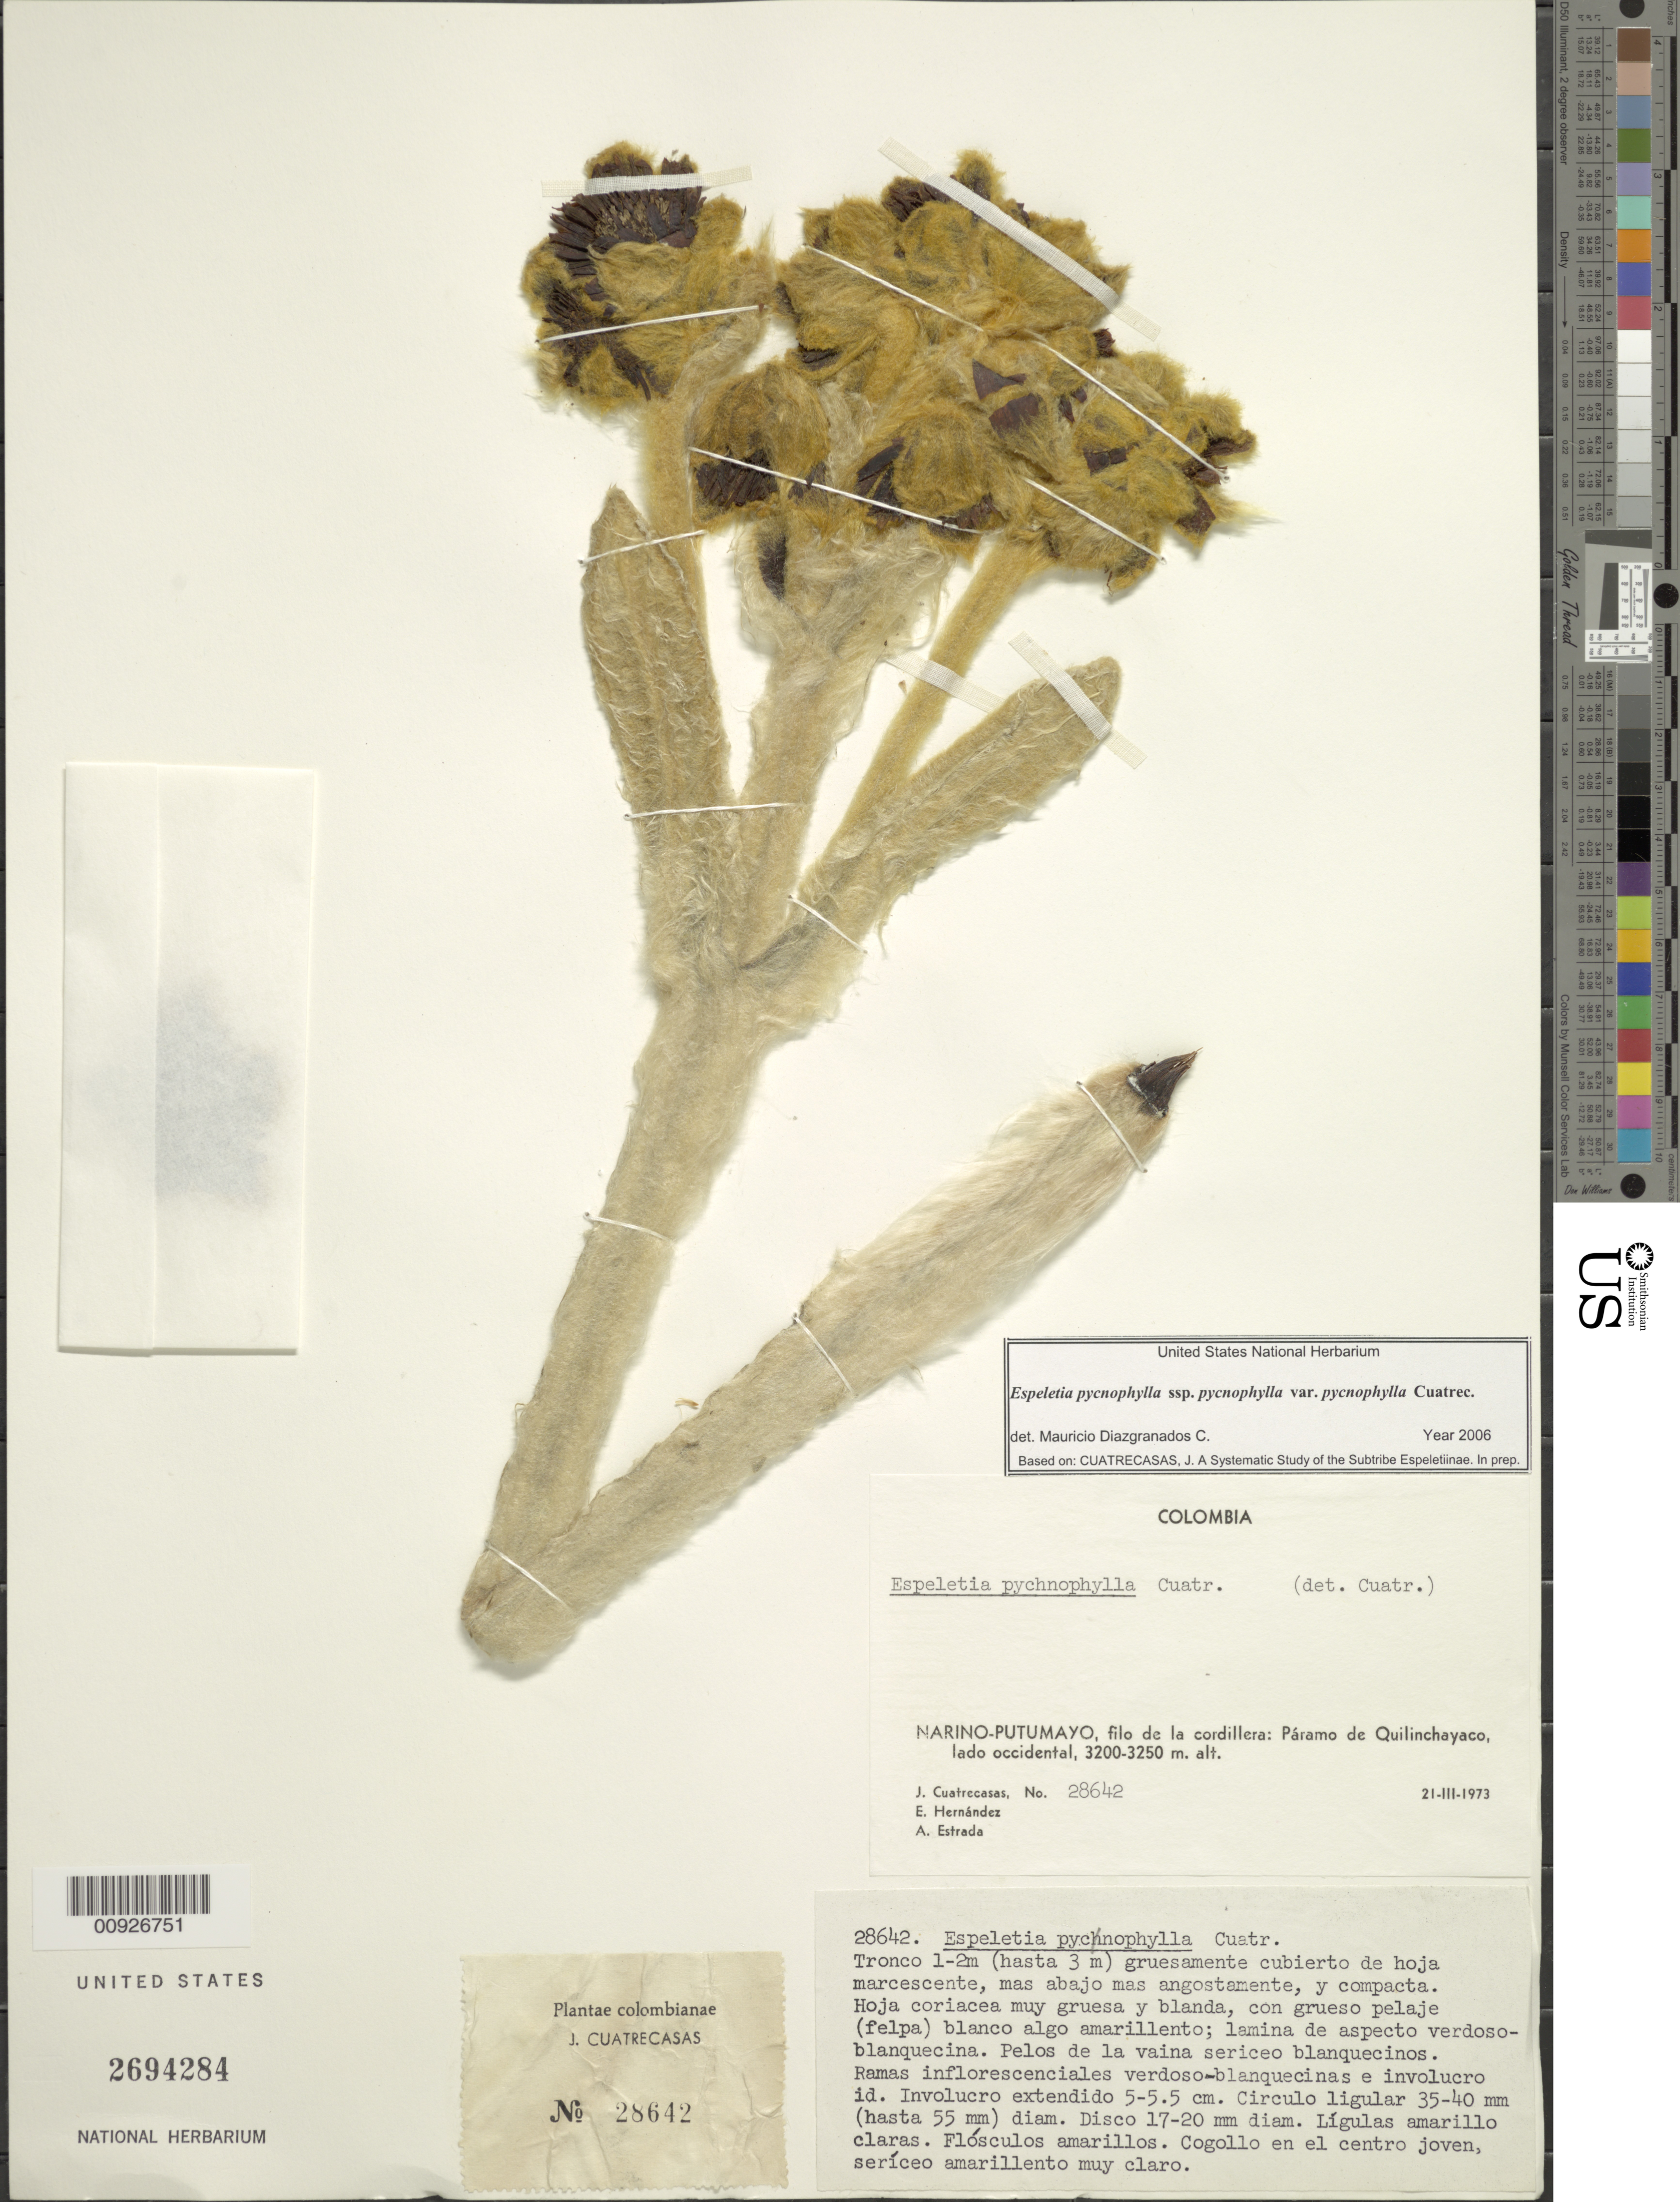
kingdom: Plantae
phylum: Tracheophyta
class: Magnoliopsida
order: Asterales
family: Asteraceae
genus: Espeletia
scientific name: Espeletia pycnophylla var. pycnophylla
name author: Cuatrec.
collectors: J. Cuatrecasas, E. Hernández & A. Estrada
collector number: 28642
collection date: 1973-03-21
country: Colombia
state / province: Putumayo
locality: P. de Quilinchayaco. Filo de La Cordillera, Páramo de Quilinchayaco, Lado Occidental.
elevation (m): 3200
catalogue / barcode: US 2694284